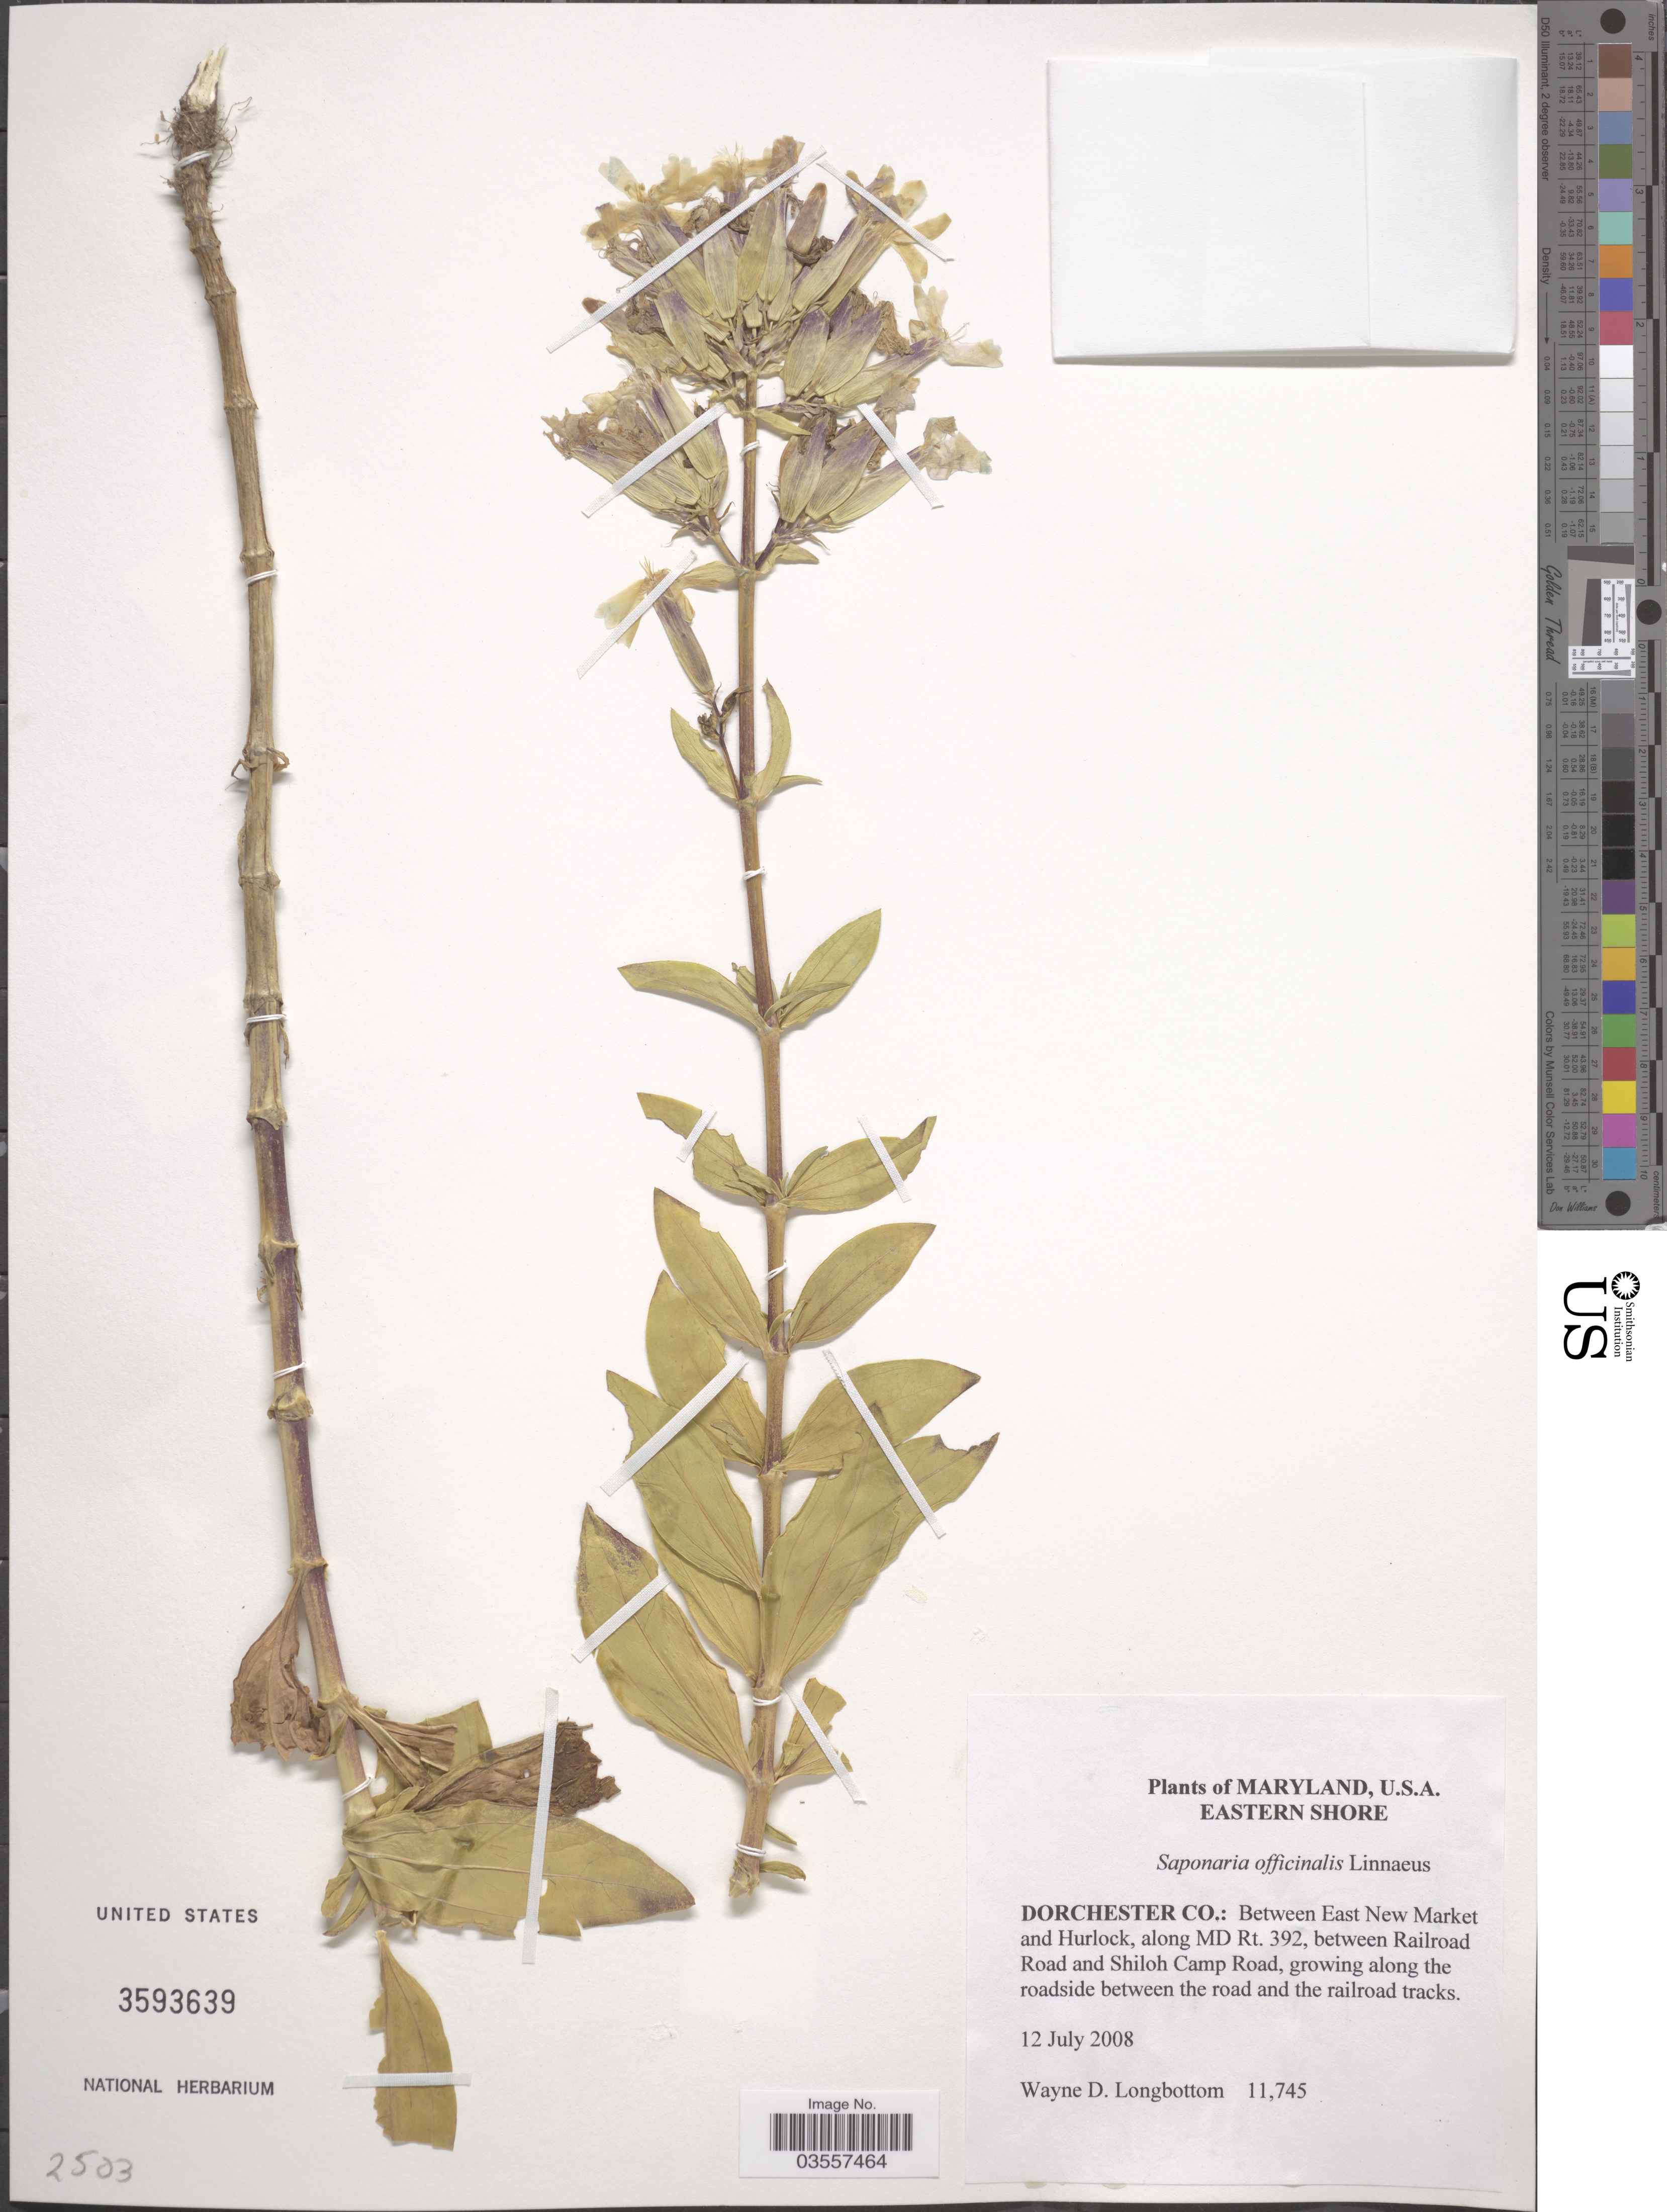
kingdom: Plantae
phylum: Tracheophyta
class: Magnoliopsida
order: Caryophyllales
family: Caryophyllaceae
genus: Saponaria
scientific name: Saponaria officinalis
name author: L.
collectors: W. D. Longbottom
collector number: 11745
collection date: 2008-07-12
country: United States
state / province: Maryland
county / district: Dorchester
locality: Eastern Shore. Dorchester Co.: Between East New Market and Hurlock, along MD Rt. 392, between Railroad Road and Shiloh Camp Road, growing along the roadside between the road and the railroad tracks.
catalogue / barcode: US 3593639